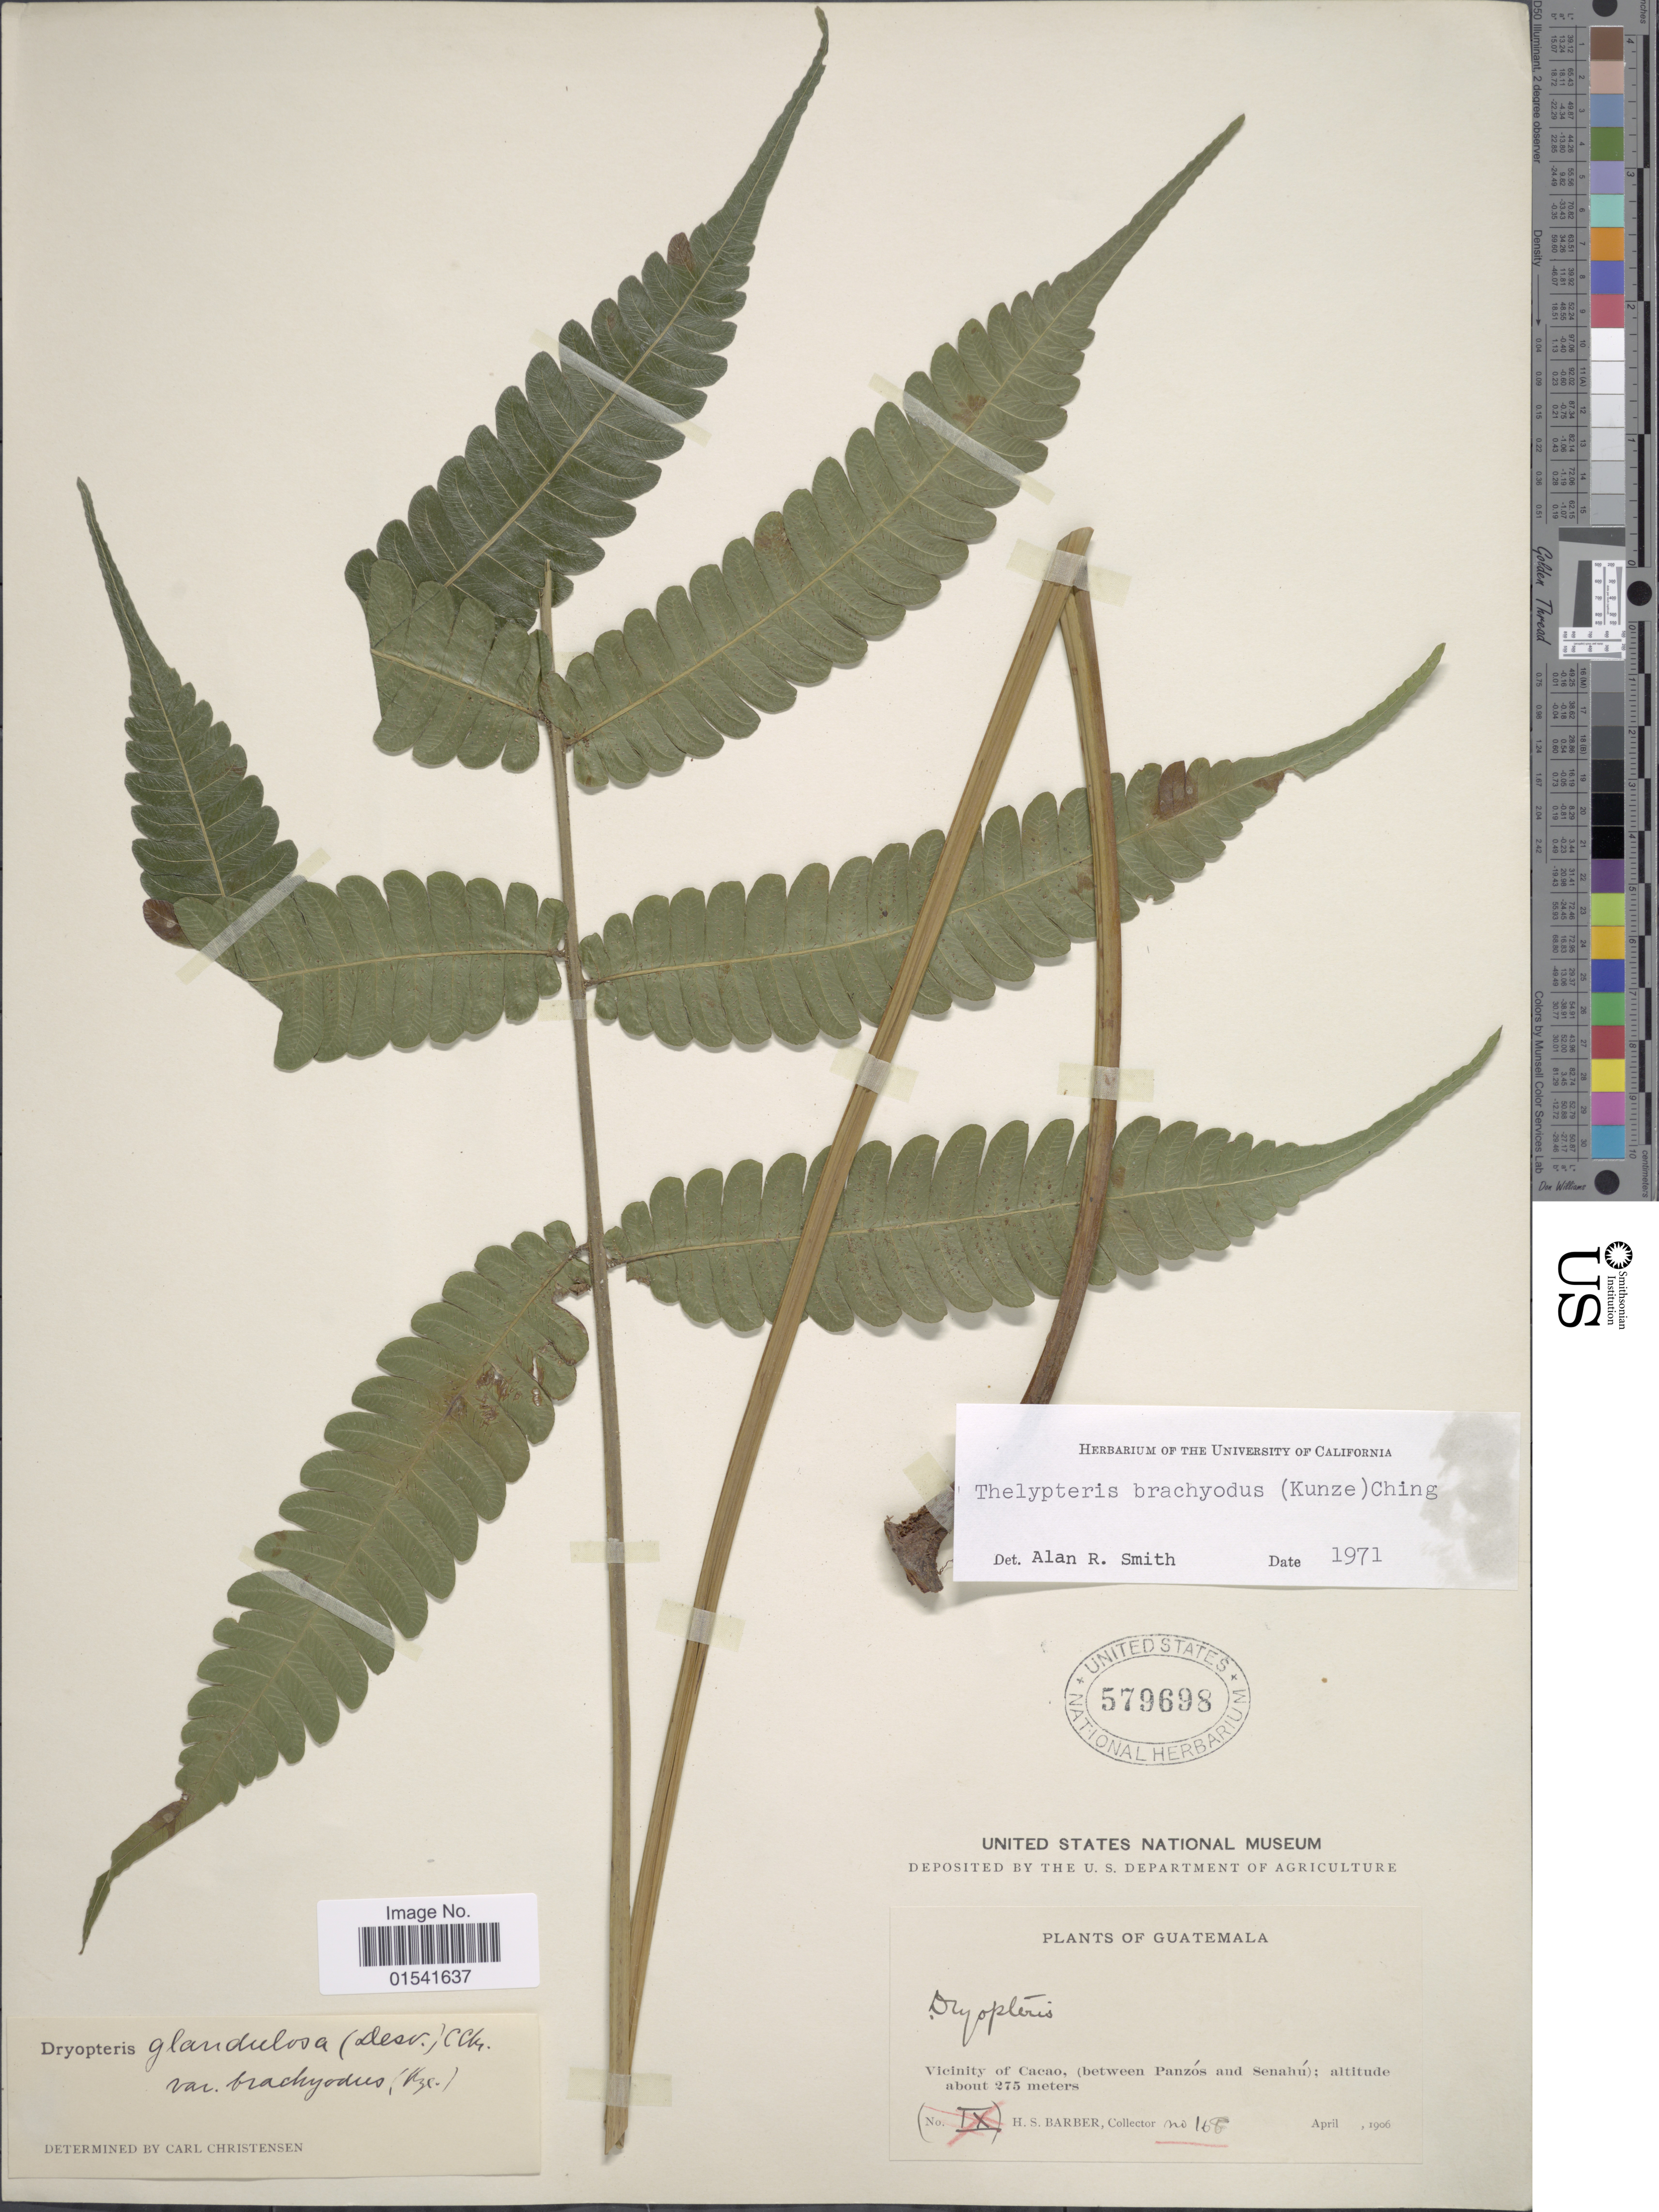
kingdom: Plantae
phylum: Tracheophyta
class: Polypodiopsida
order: Polypodiales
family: Thelypteridaceae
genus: Steiropteris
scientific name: Steiropteris glandulosa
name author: (Hook. f.) Pic. Serm.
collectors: H. Barber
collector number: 168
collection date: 1906-04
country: Guatemala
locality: Vicinity of Cacao, (between Panzós and Senahú)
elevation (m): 275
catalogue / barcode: US 579698